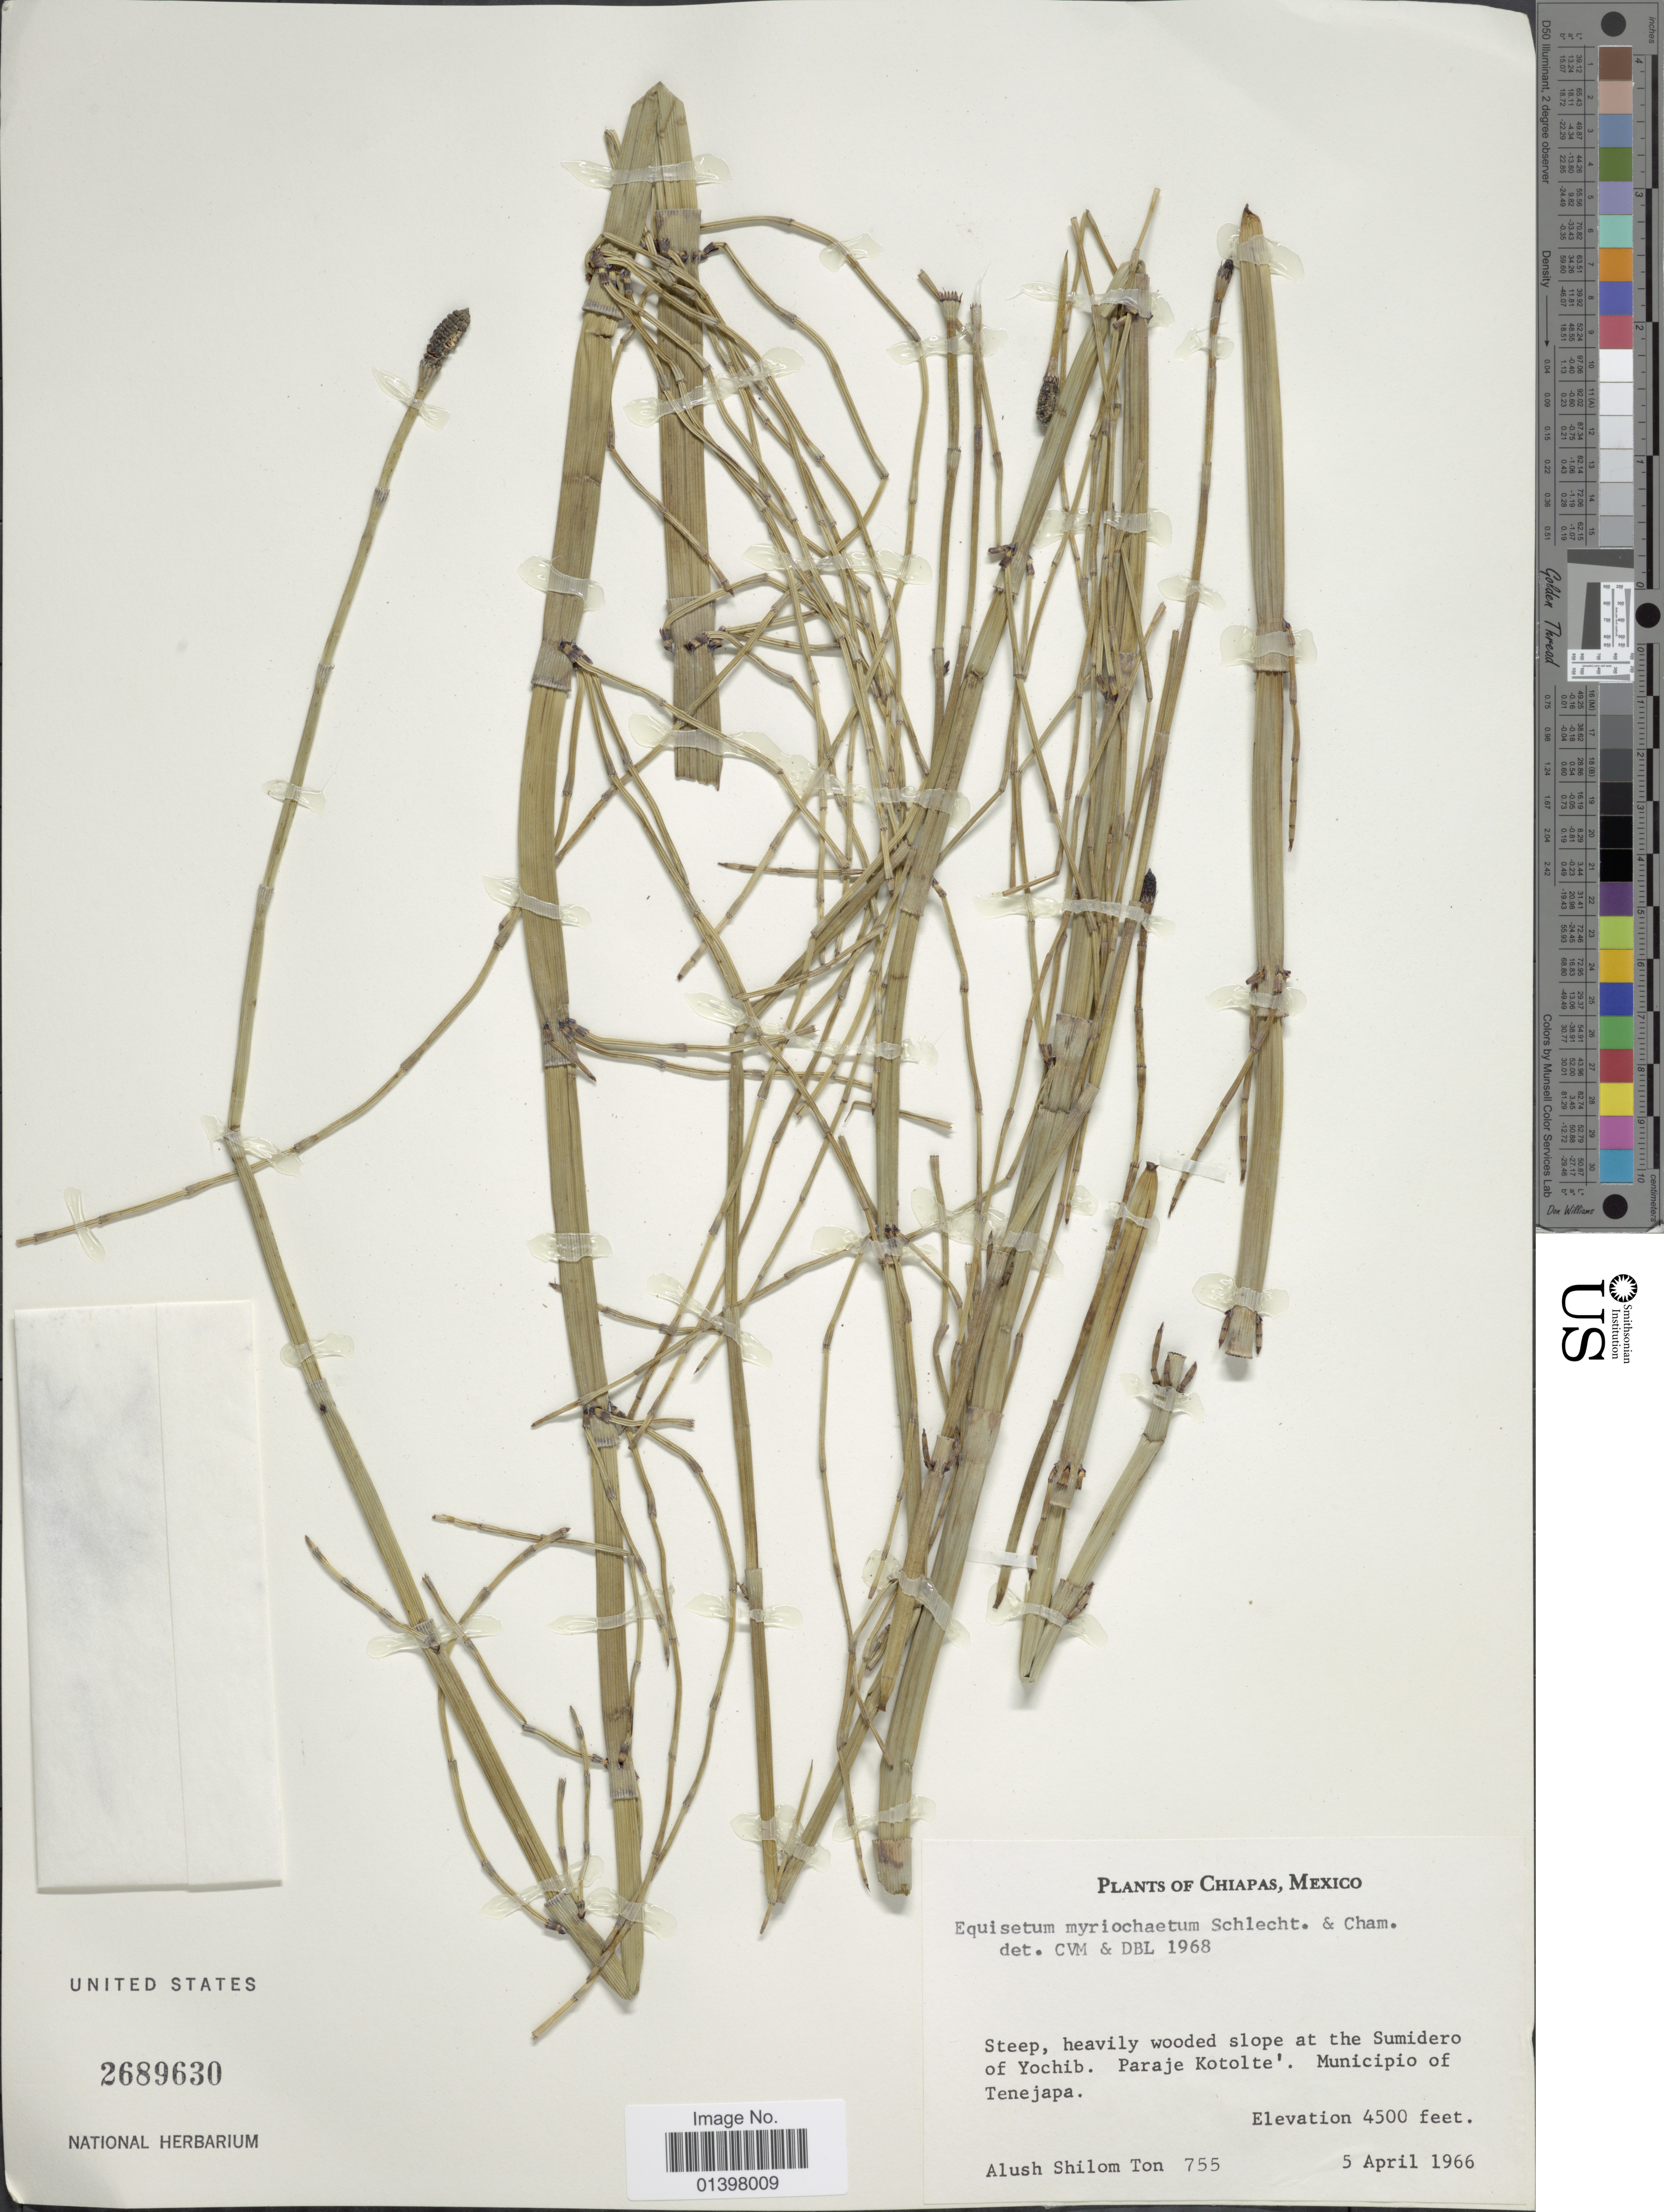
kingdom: Plantae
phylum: Tracheophyta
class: Polypodiopsida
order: Equisetales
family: Equisetaceae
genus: Equisetum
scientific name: Equisetum myriochaetum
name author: Schltdl. & Cham.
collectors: A. S. Ton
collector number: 755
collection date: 1966-04-05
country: Mexico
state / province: Chiapas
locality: Heavily wooded slope at the Sumidero of Yochib, paraje Kotolte'. Municpio of Tenejapa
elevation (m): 1372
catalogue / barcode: US 2689630